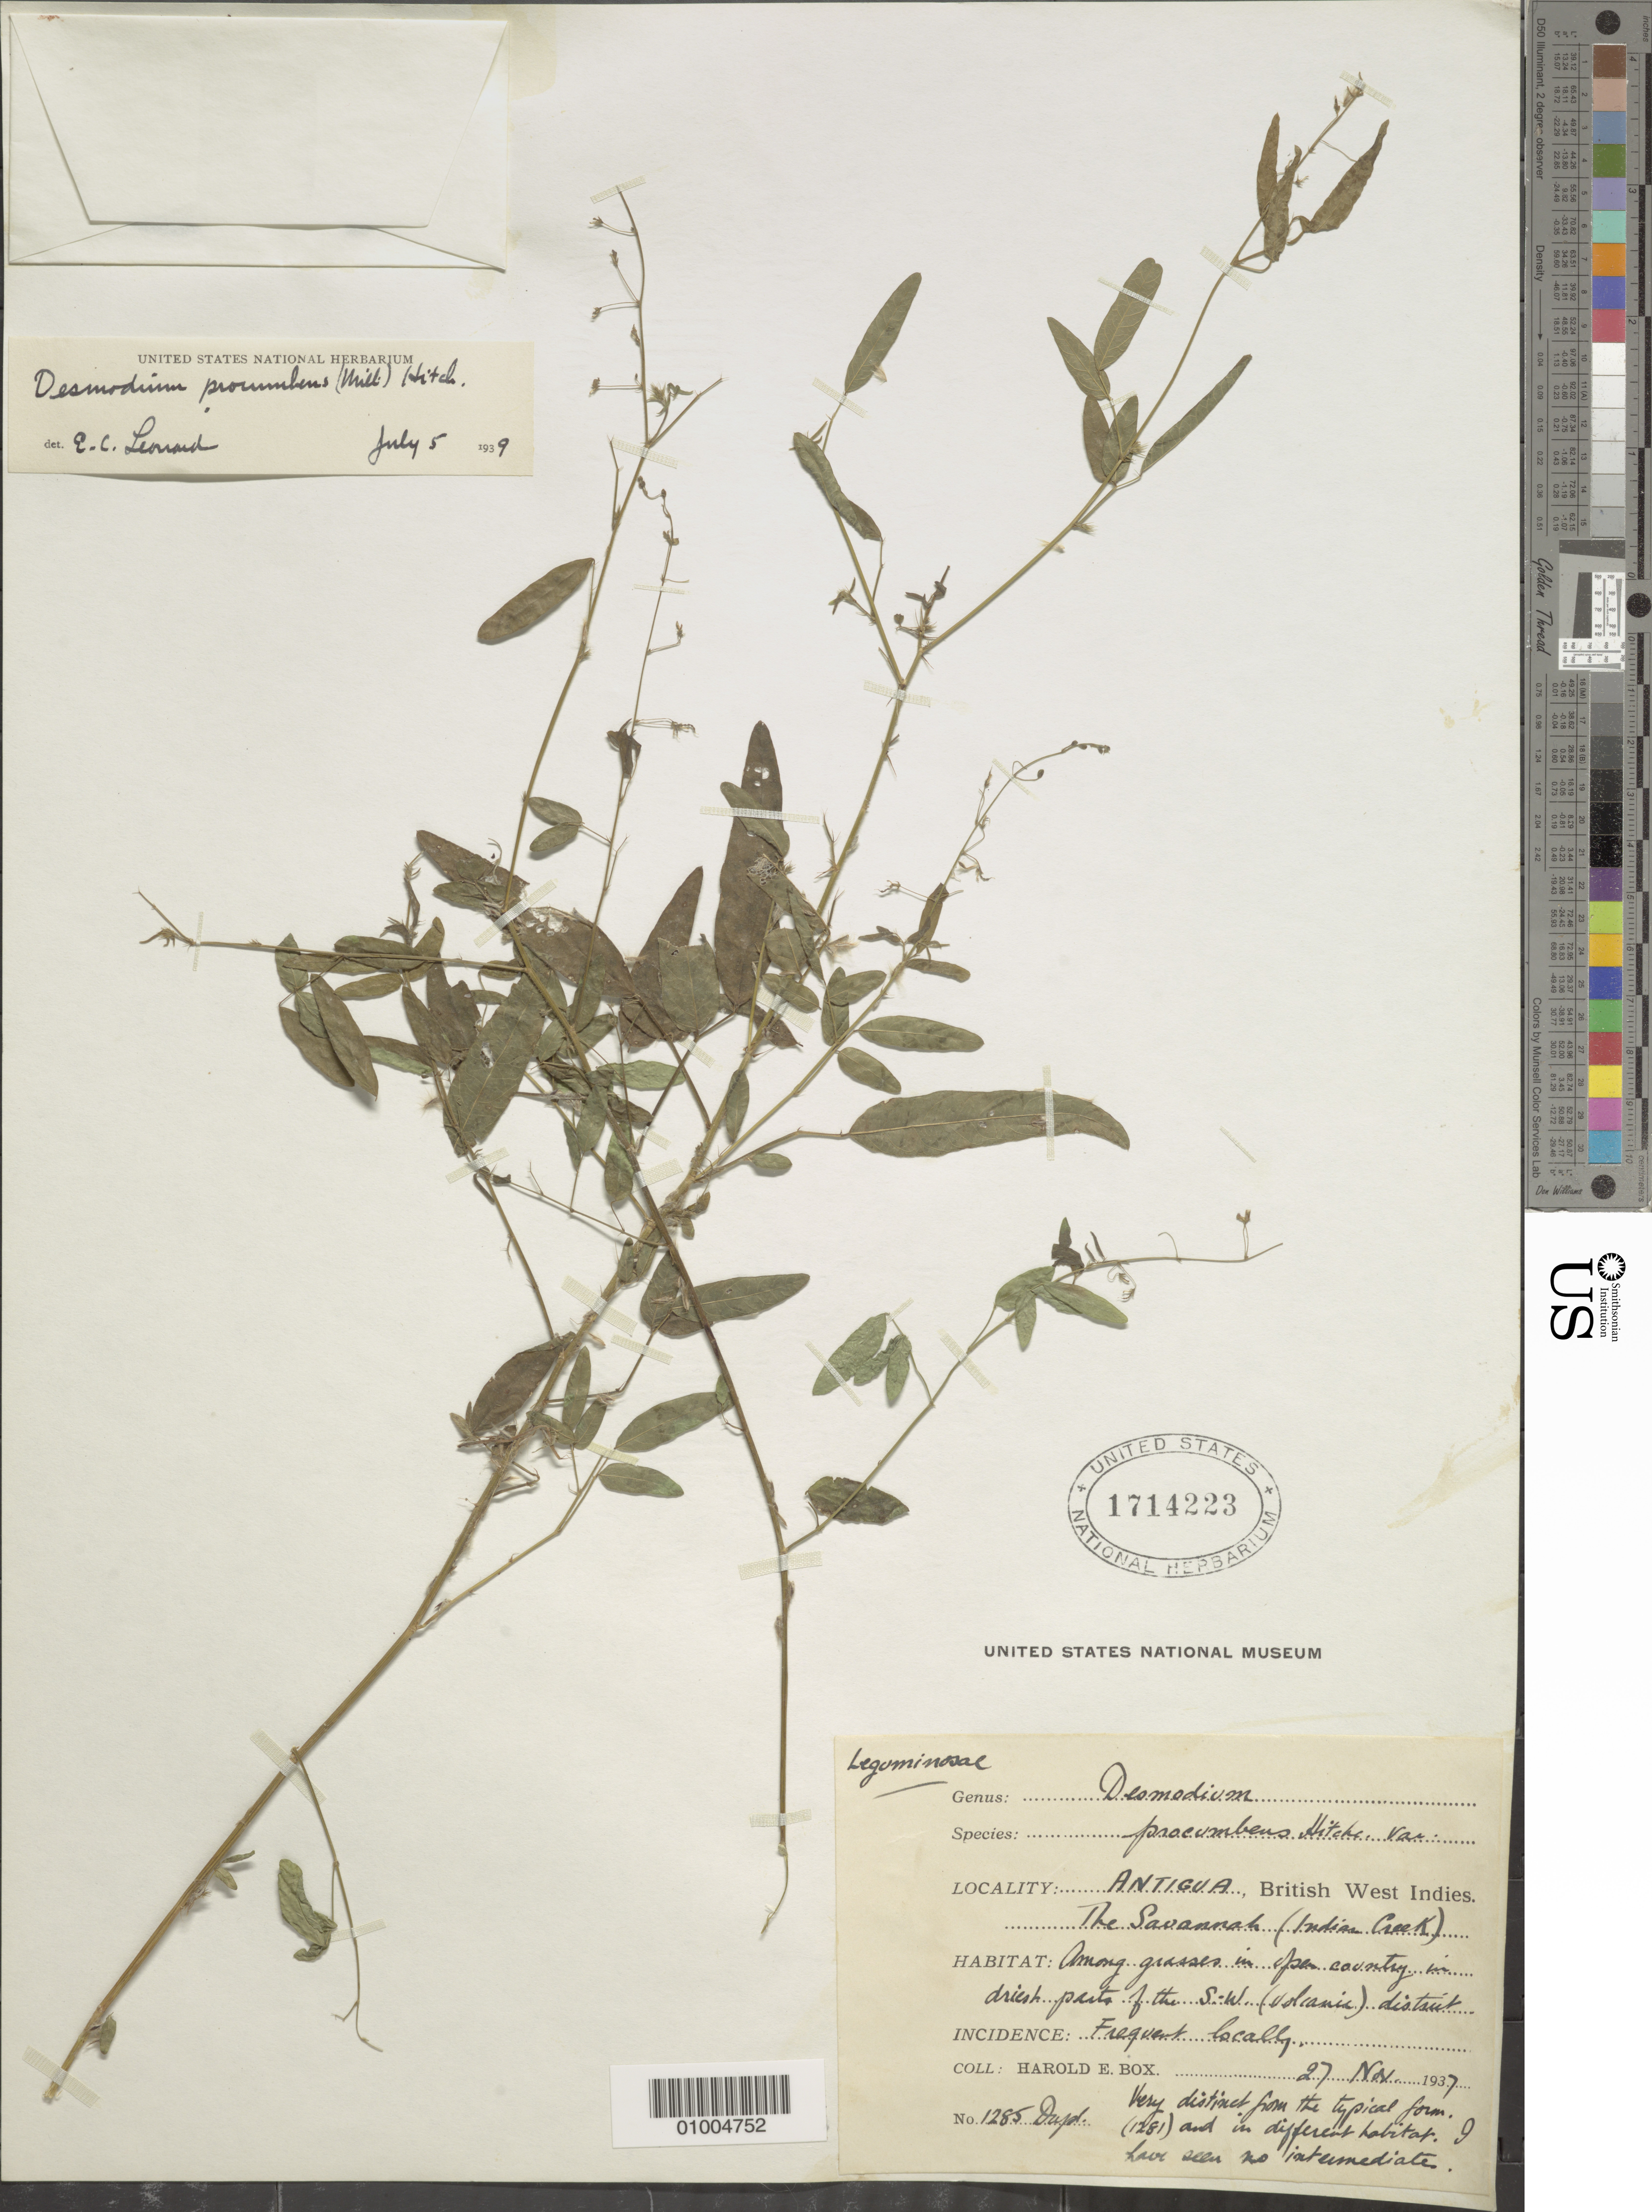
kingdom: Plantae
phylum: Tracheophyta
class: Magnoliopsida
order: Fabales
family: Fabaceae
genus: Desmodium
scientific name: Desmodium procumbens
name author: (Mill.) Hitchc.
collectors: H. E. Box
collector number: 1285 Dupl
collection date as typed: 27 Nov 1937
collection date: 1937-11-27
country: Antigua and Barbuda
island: Antigua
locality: The Savannah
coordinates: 0 N, 0 E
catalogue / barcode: US 1714223